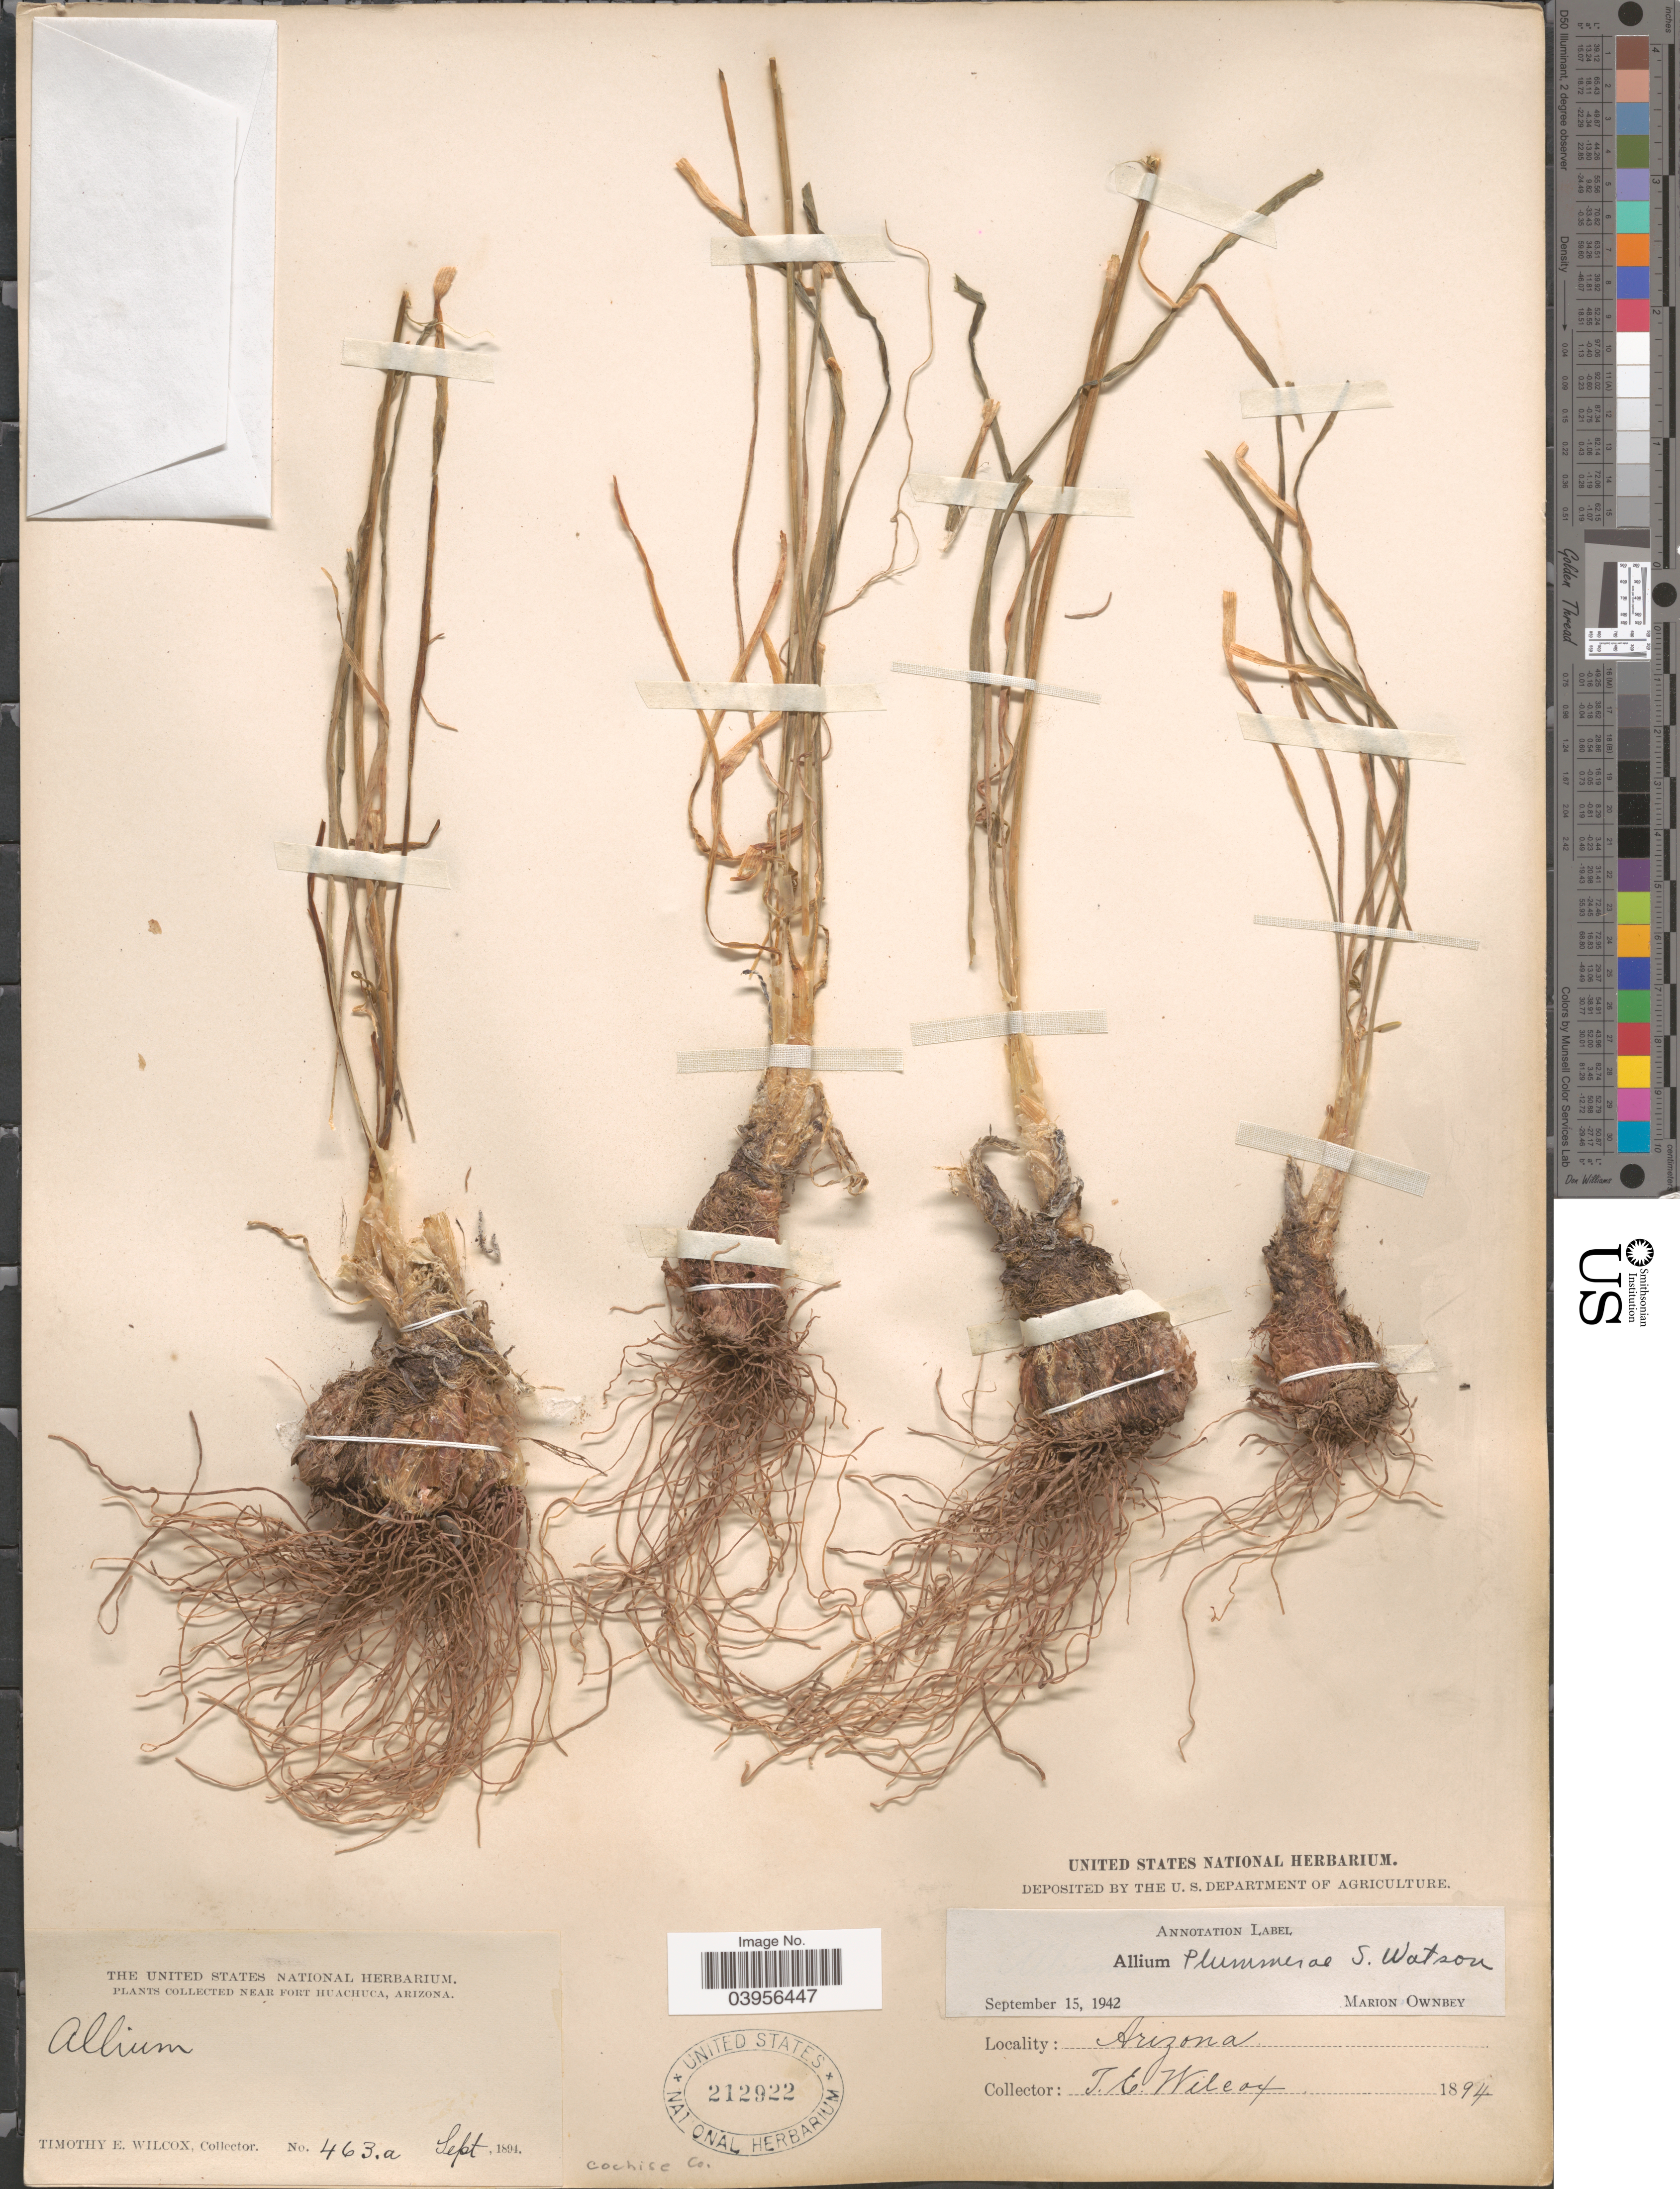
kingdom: Plantae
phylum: Tracheophyta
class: Liliopsida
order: Asparagales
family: Amaryllidaceae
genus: Allium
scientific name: Allium plummerae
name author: S. Watson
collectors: T. E. Wilcox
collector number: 463.a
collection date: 1894-09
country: United States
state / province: Arizona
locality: Near Fort Huachuca. Cochise Co.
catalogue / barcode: US 212922